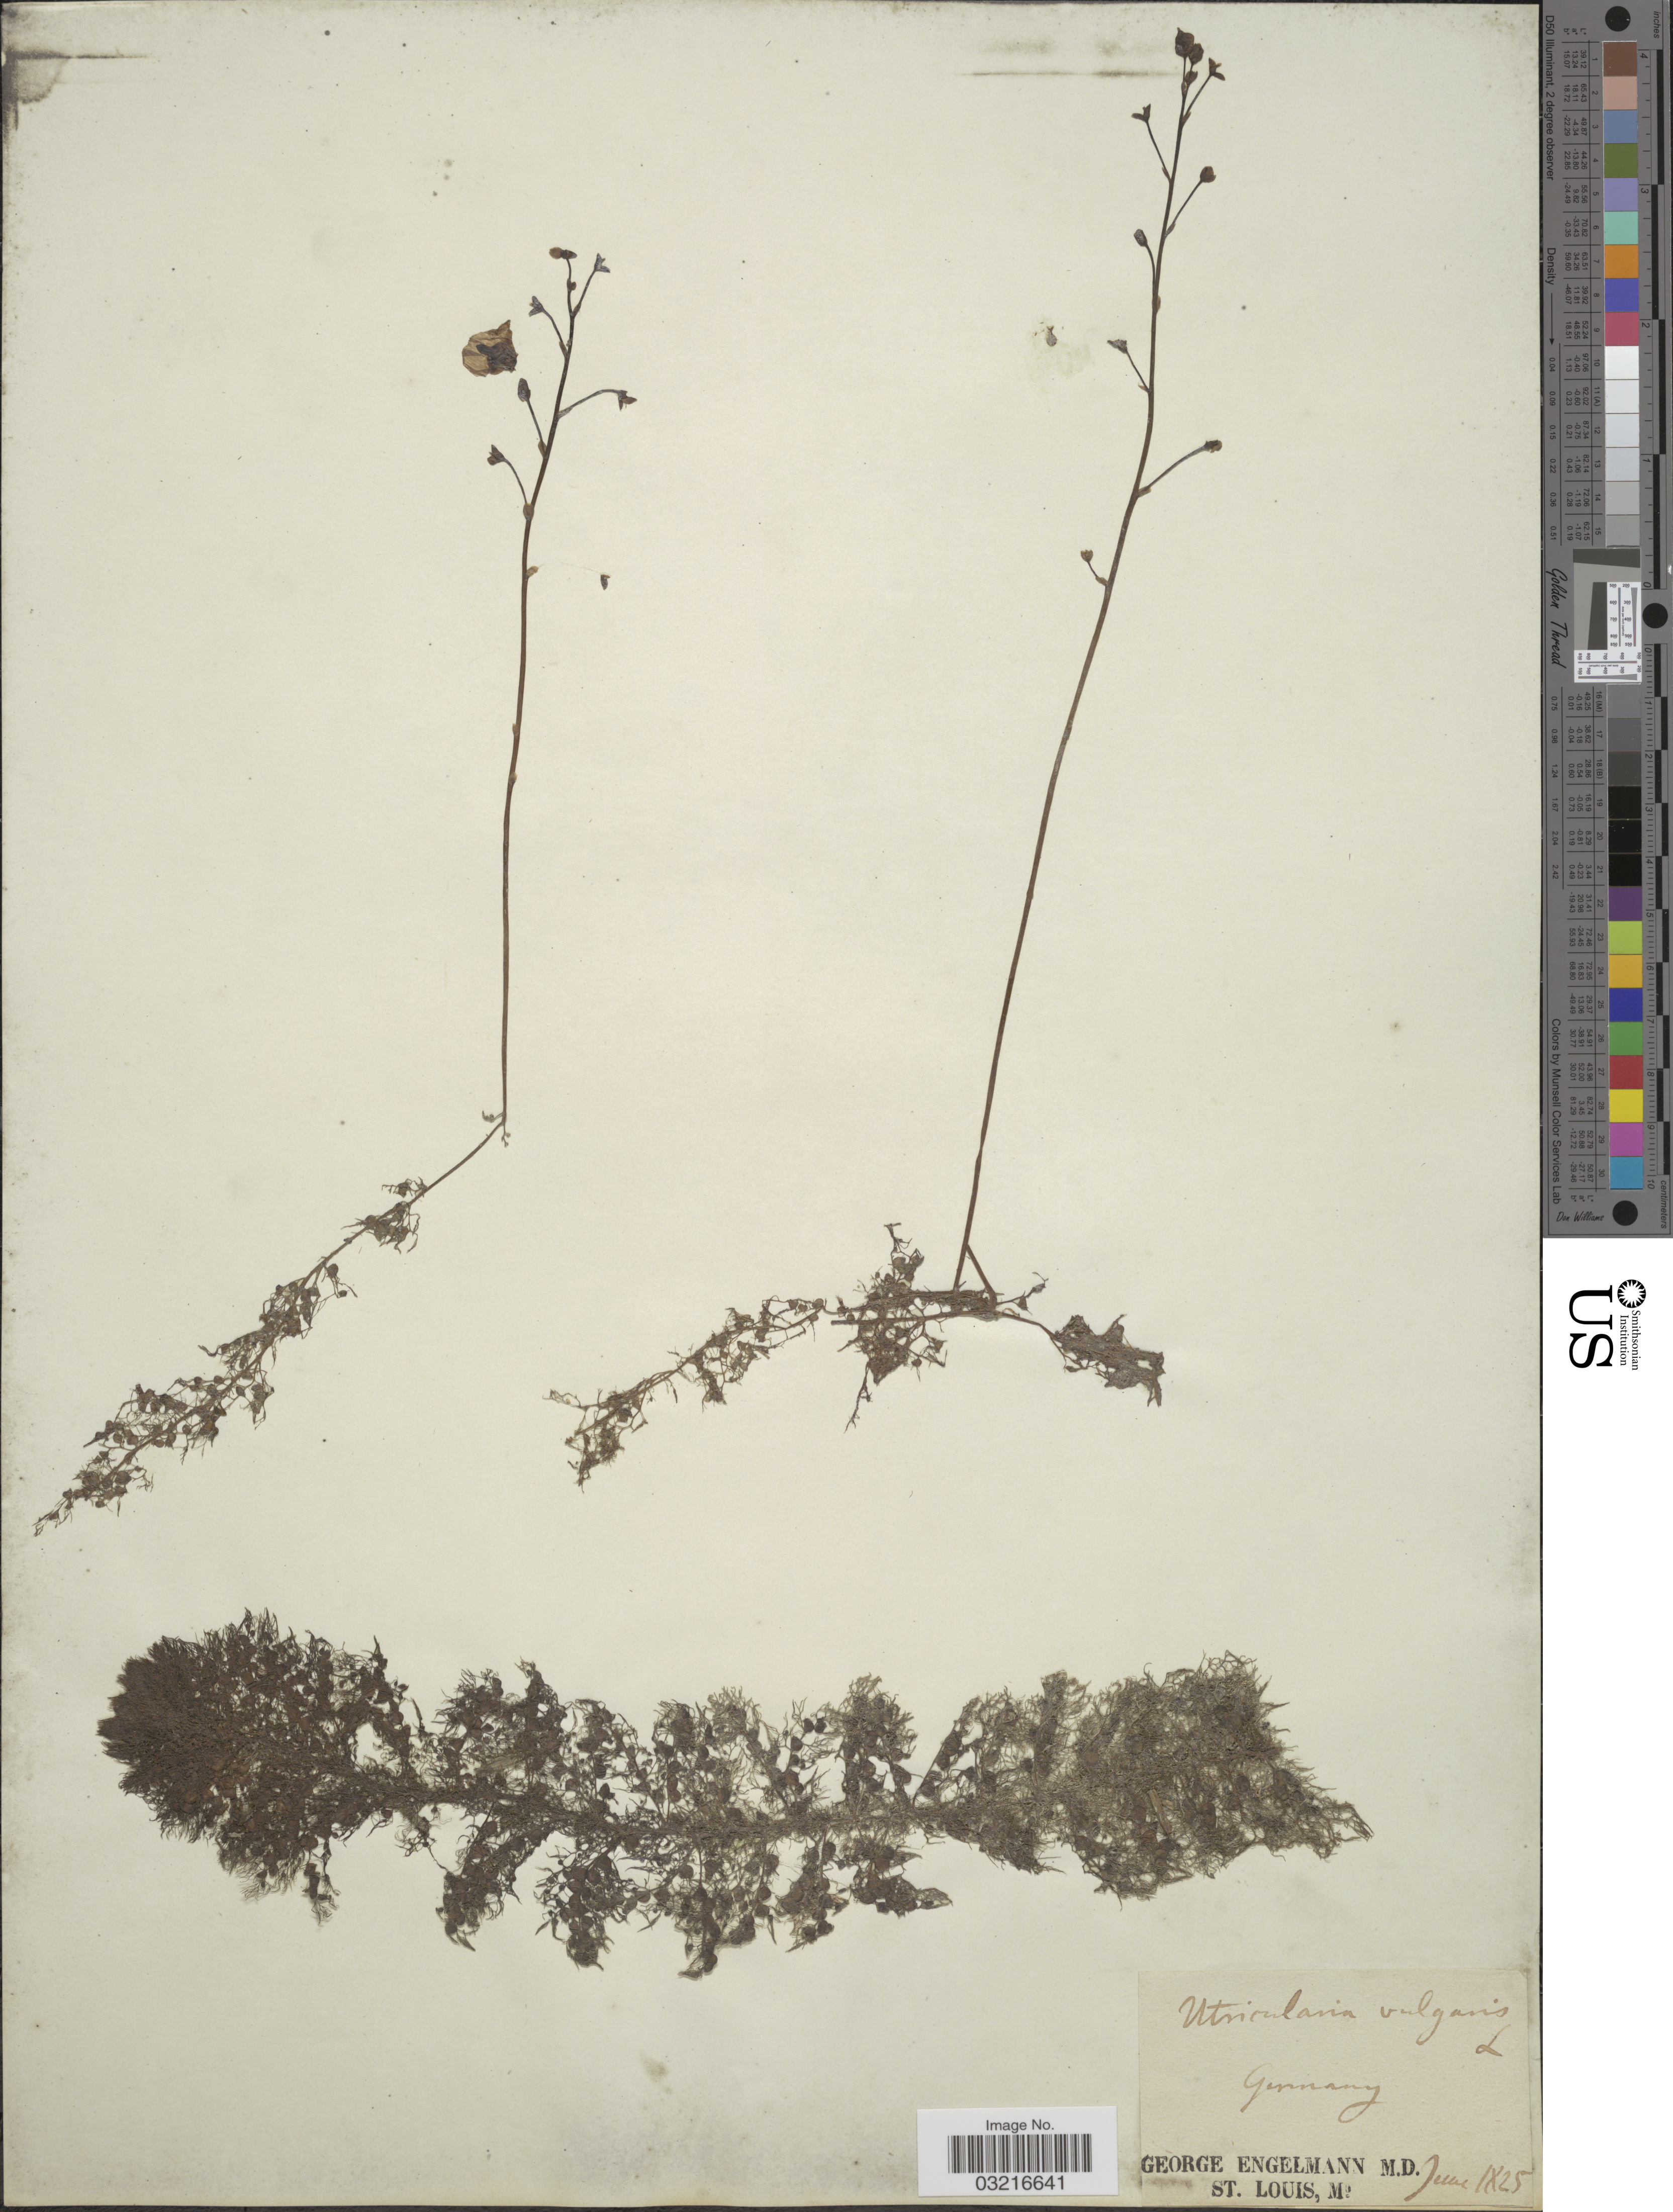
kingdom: Plantae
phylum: Tracheophyta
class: Magnoliopsida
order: Lamiales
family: Lentibulariaceae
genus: Utricularia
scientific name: Utricularia vulgaris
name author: L.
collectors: G. Engelmann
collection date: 1825-06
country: Germany